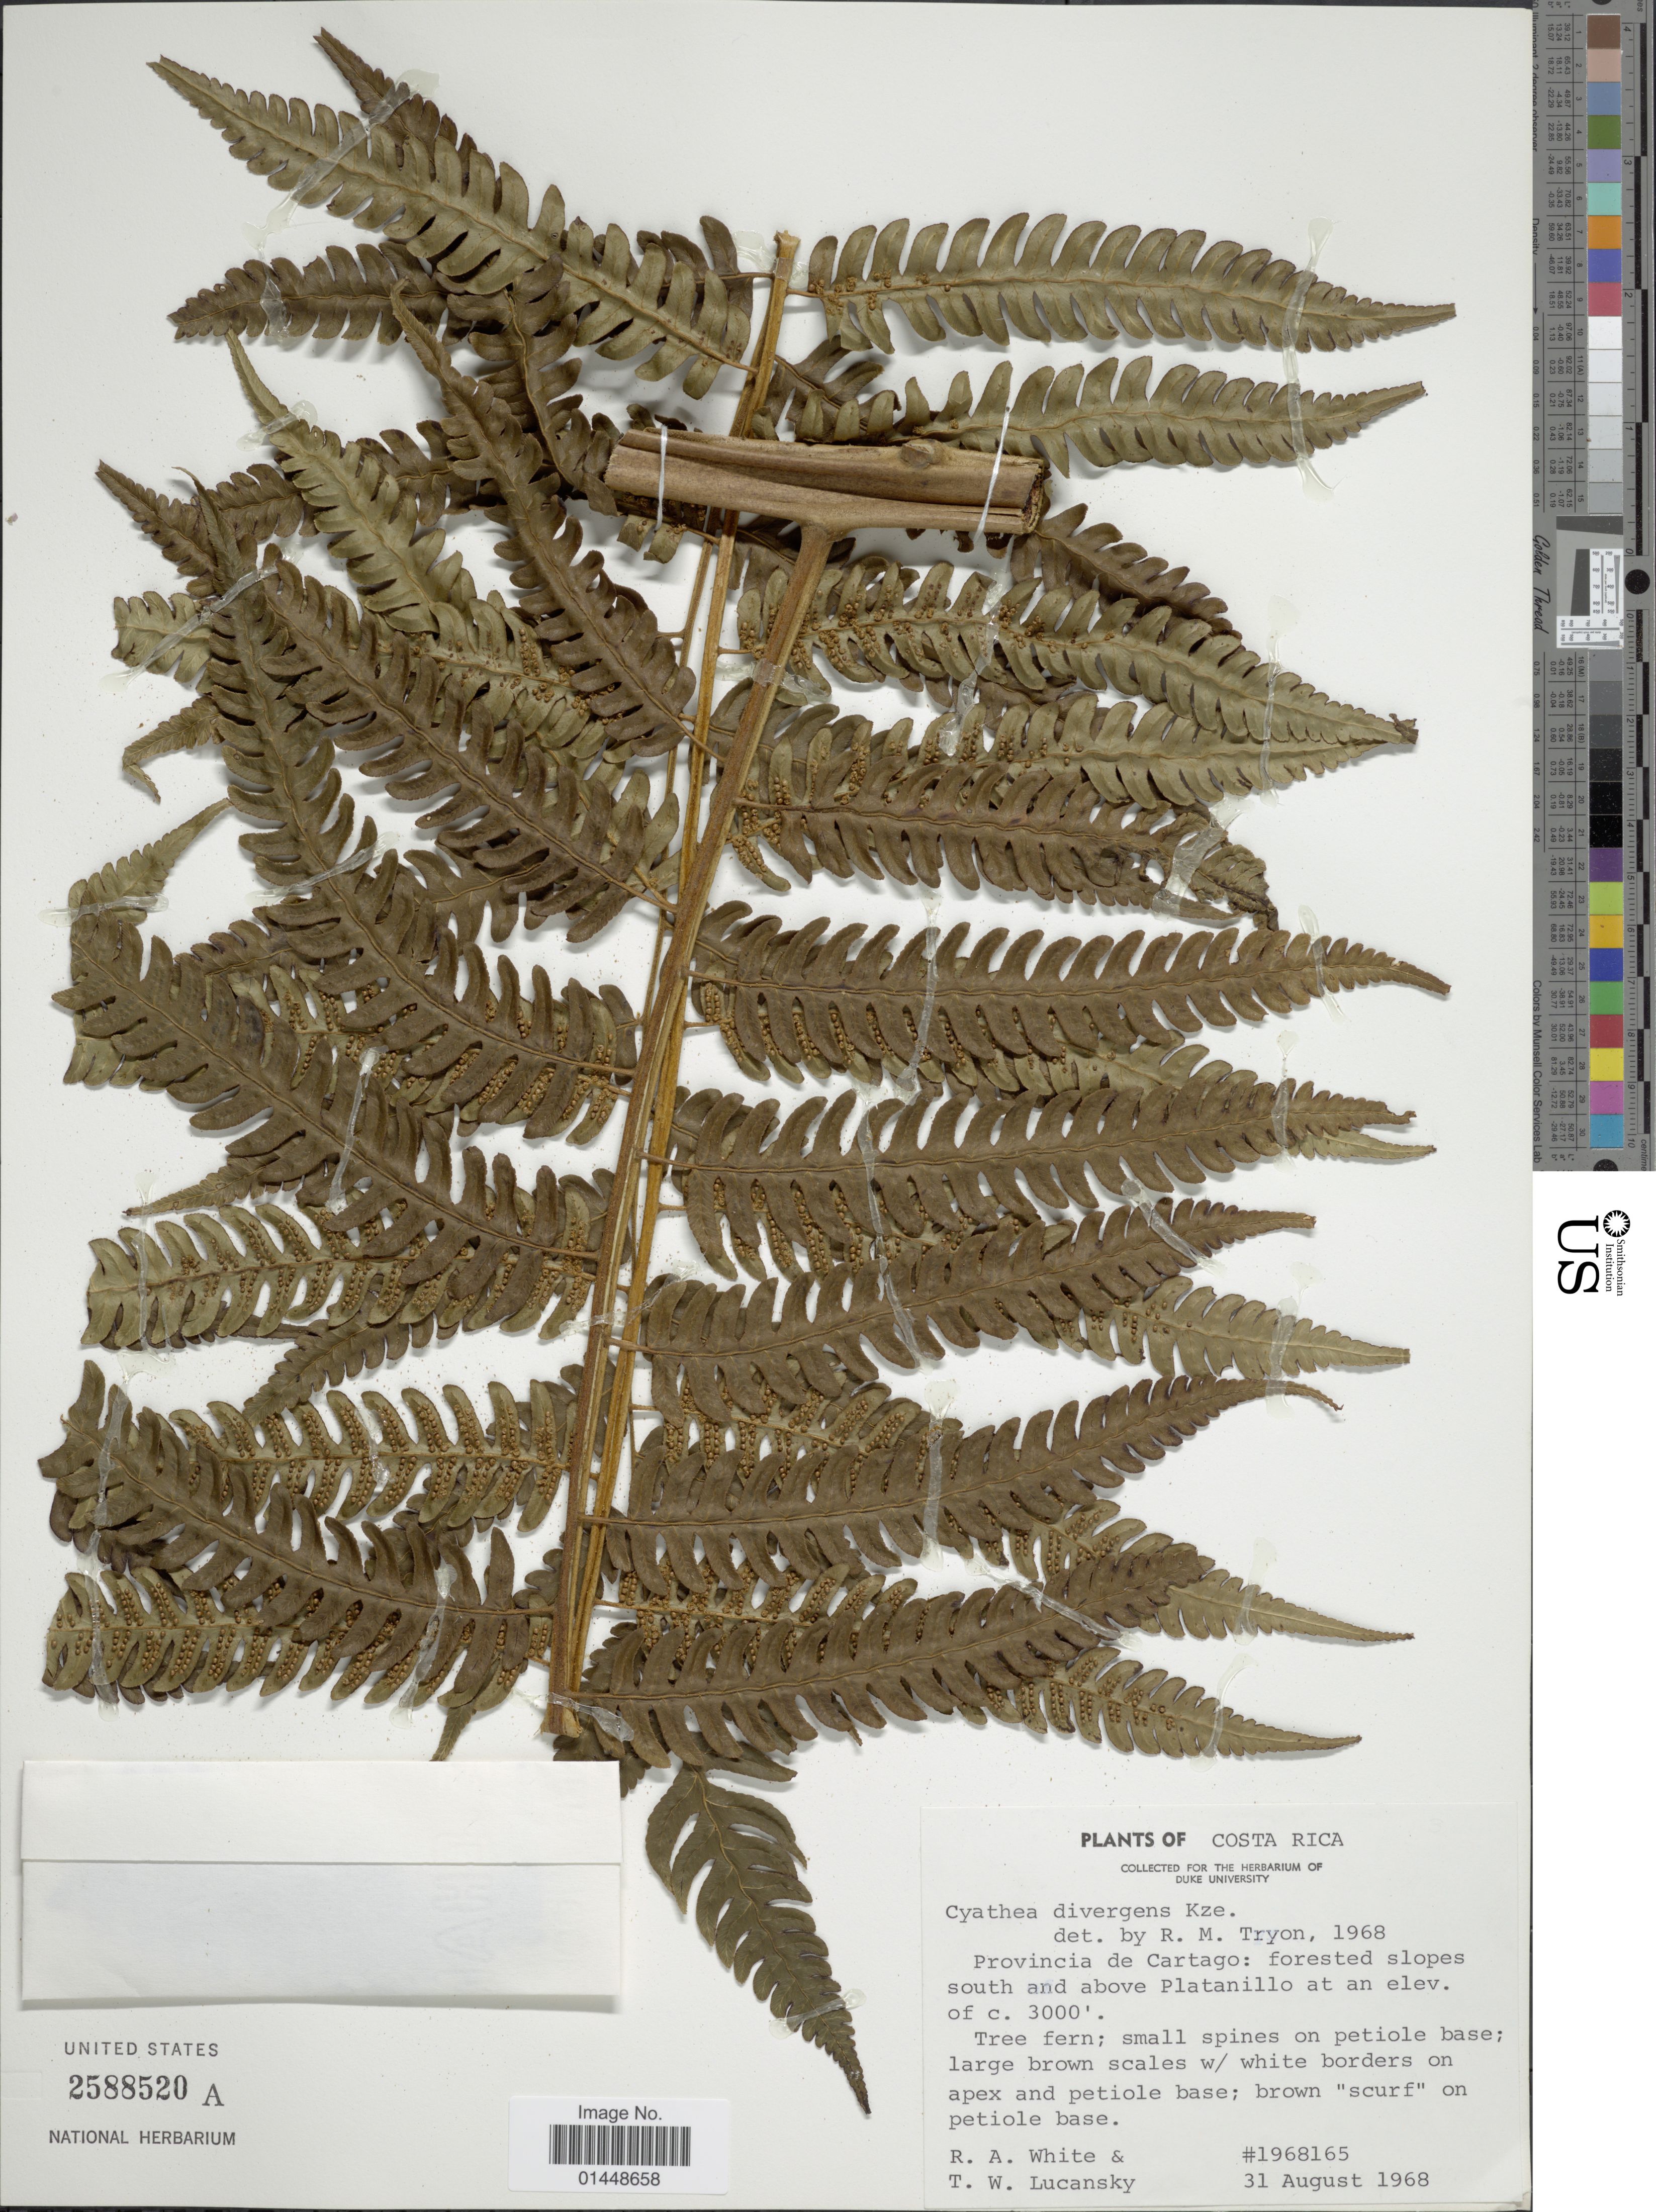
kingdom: Plantae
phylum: Tracheophyta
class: Polypodiopsida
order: Cyatheales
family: Cyatheaceae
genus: Cyathea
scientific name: Cyathea divergens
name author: Kunze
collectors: R. A. White & T. Lucansky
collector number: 1968165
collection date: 1968-08-31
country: Costa Rica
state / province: Cartago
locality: Provincia de Cartago: forested slopes south and above Platanillo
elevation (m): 914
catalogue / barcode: US 2588520A